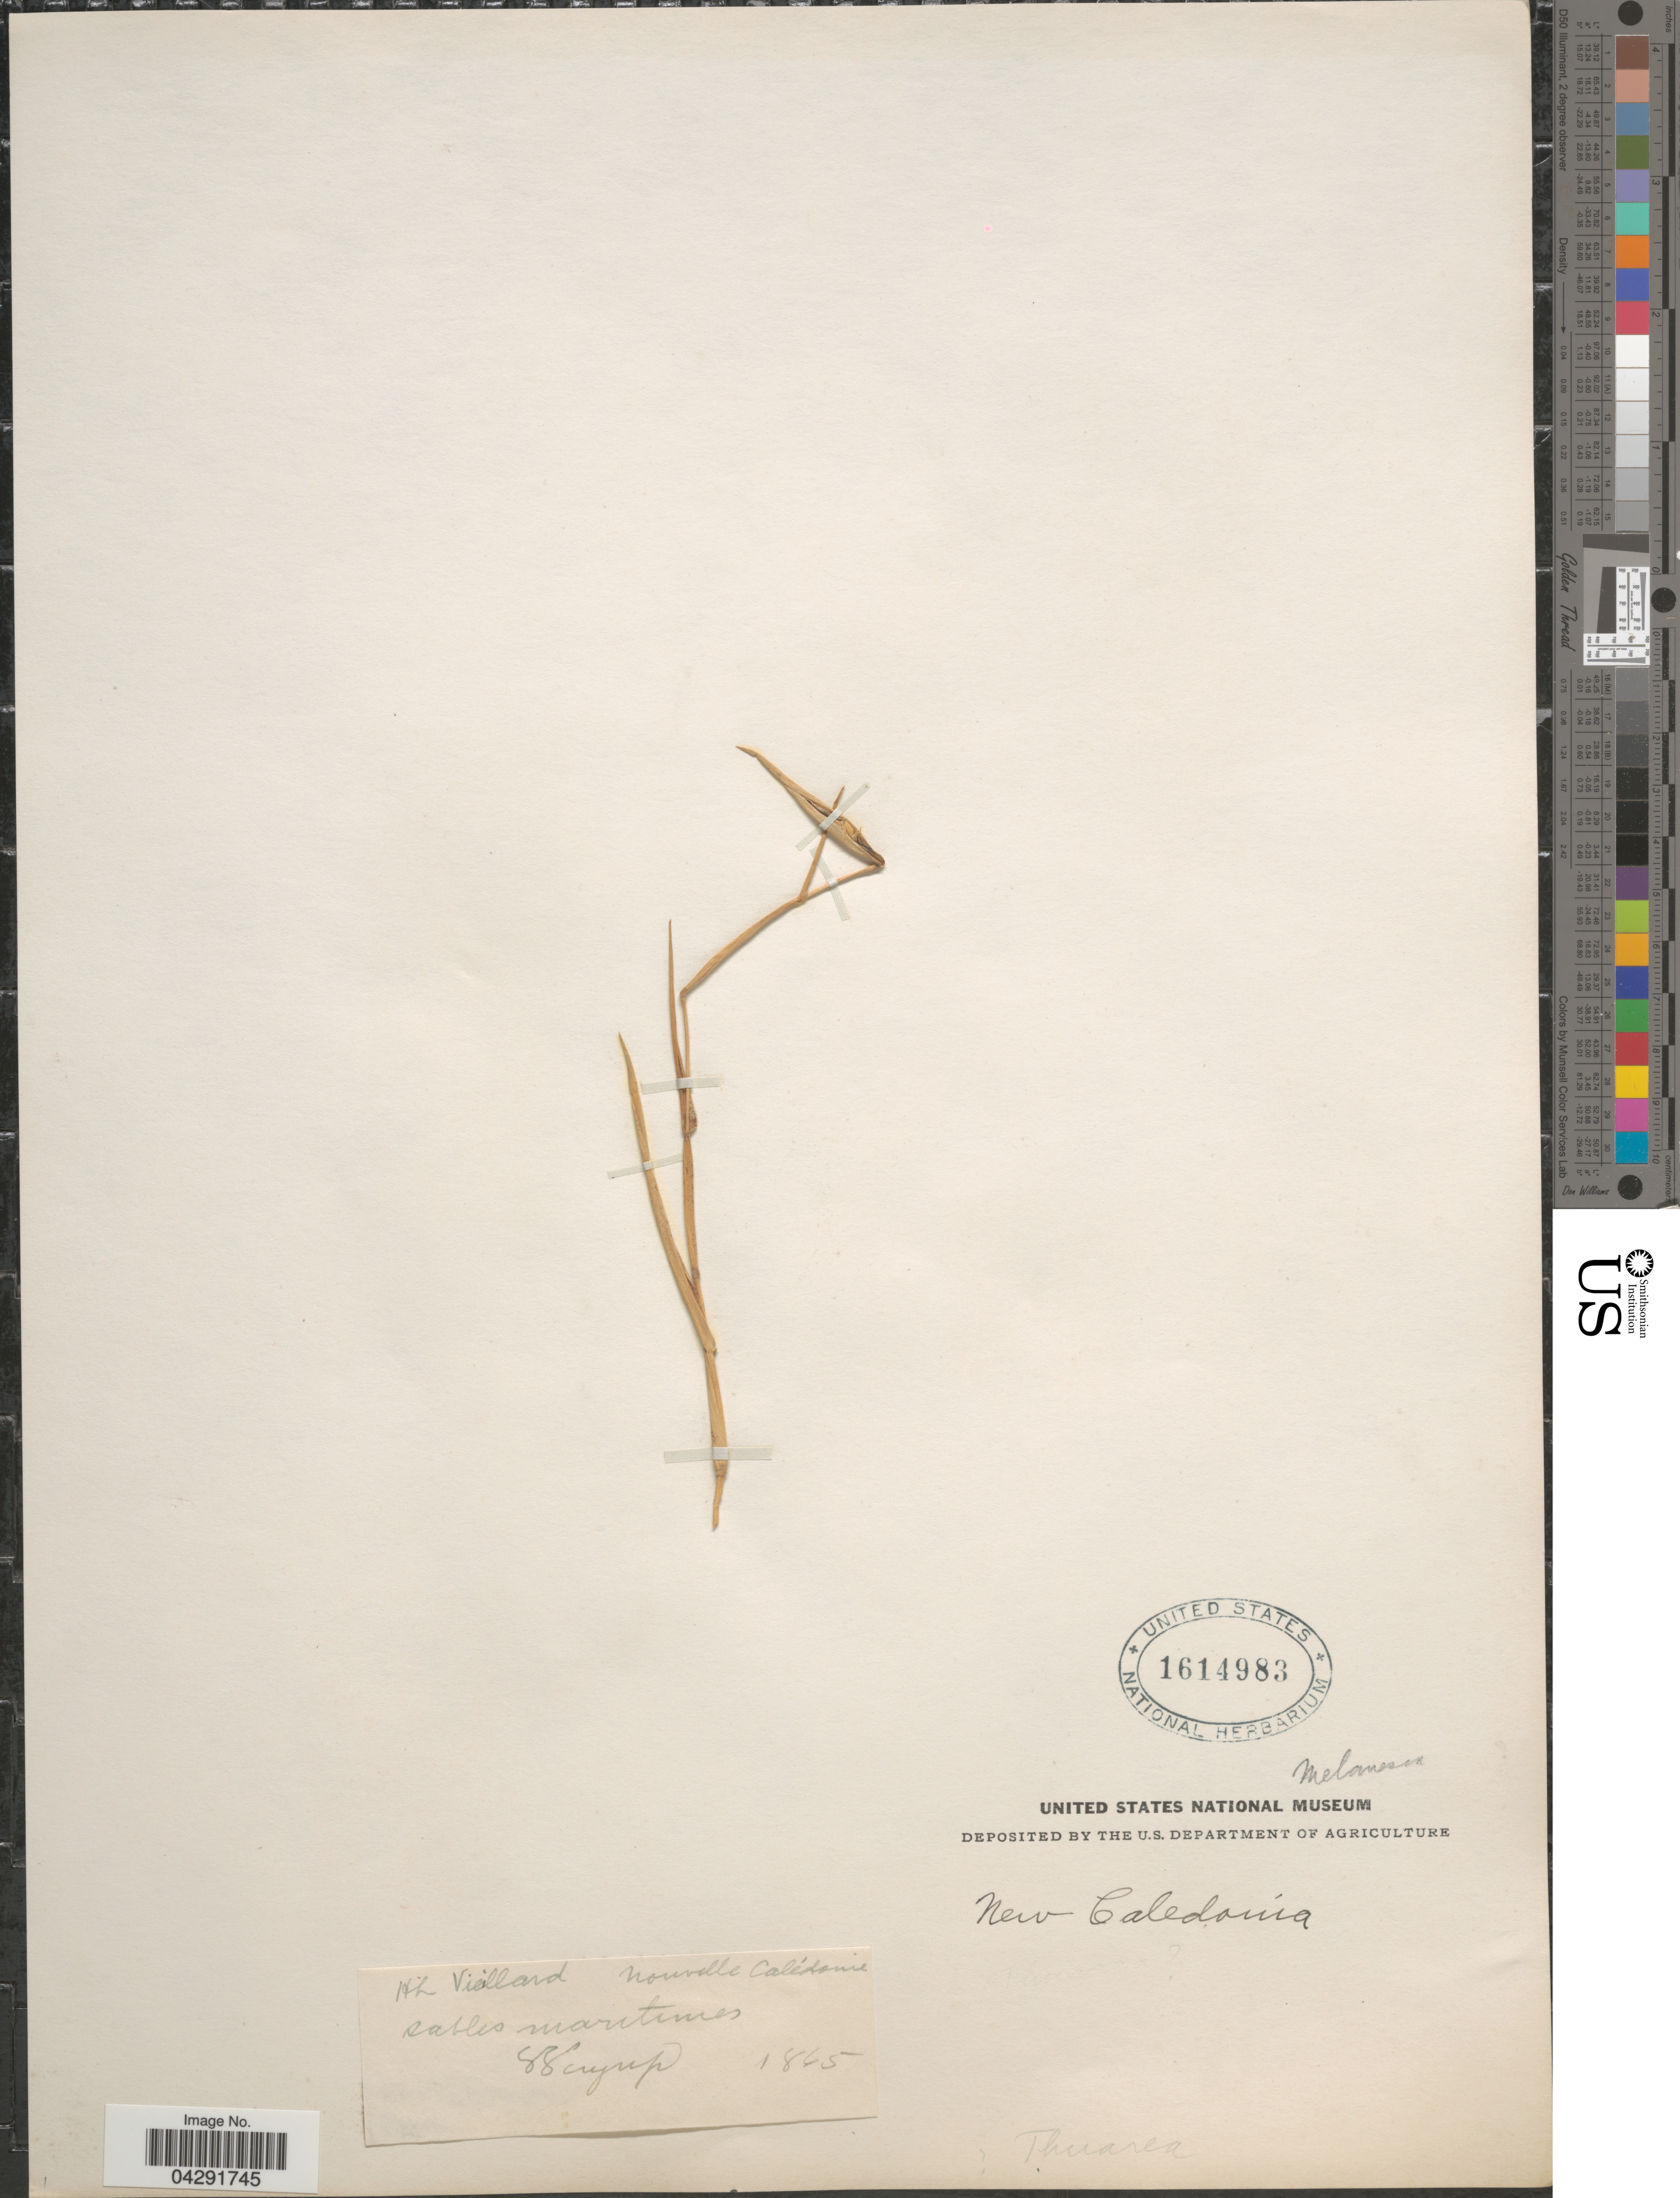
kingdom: Plantae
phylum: Tracheophyta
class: Liliopsida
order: Poales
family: Poaceae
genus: Thuarea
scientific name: Thuarea involuta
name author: (G. Forst.) R. Br. ex Sm.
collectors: Cryup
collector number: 88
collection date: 1865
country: New Caledonia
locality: Mt. Vieillard Nouvelle Calédonie sables maritimes.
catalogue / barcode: US 1614983